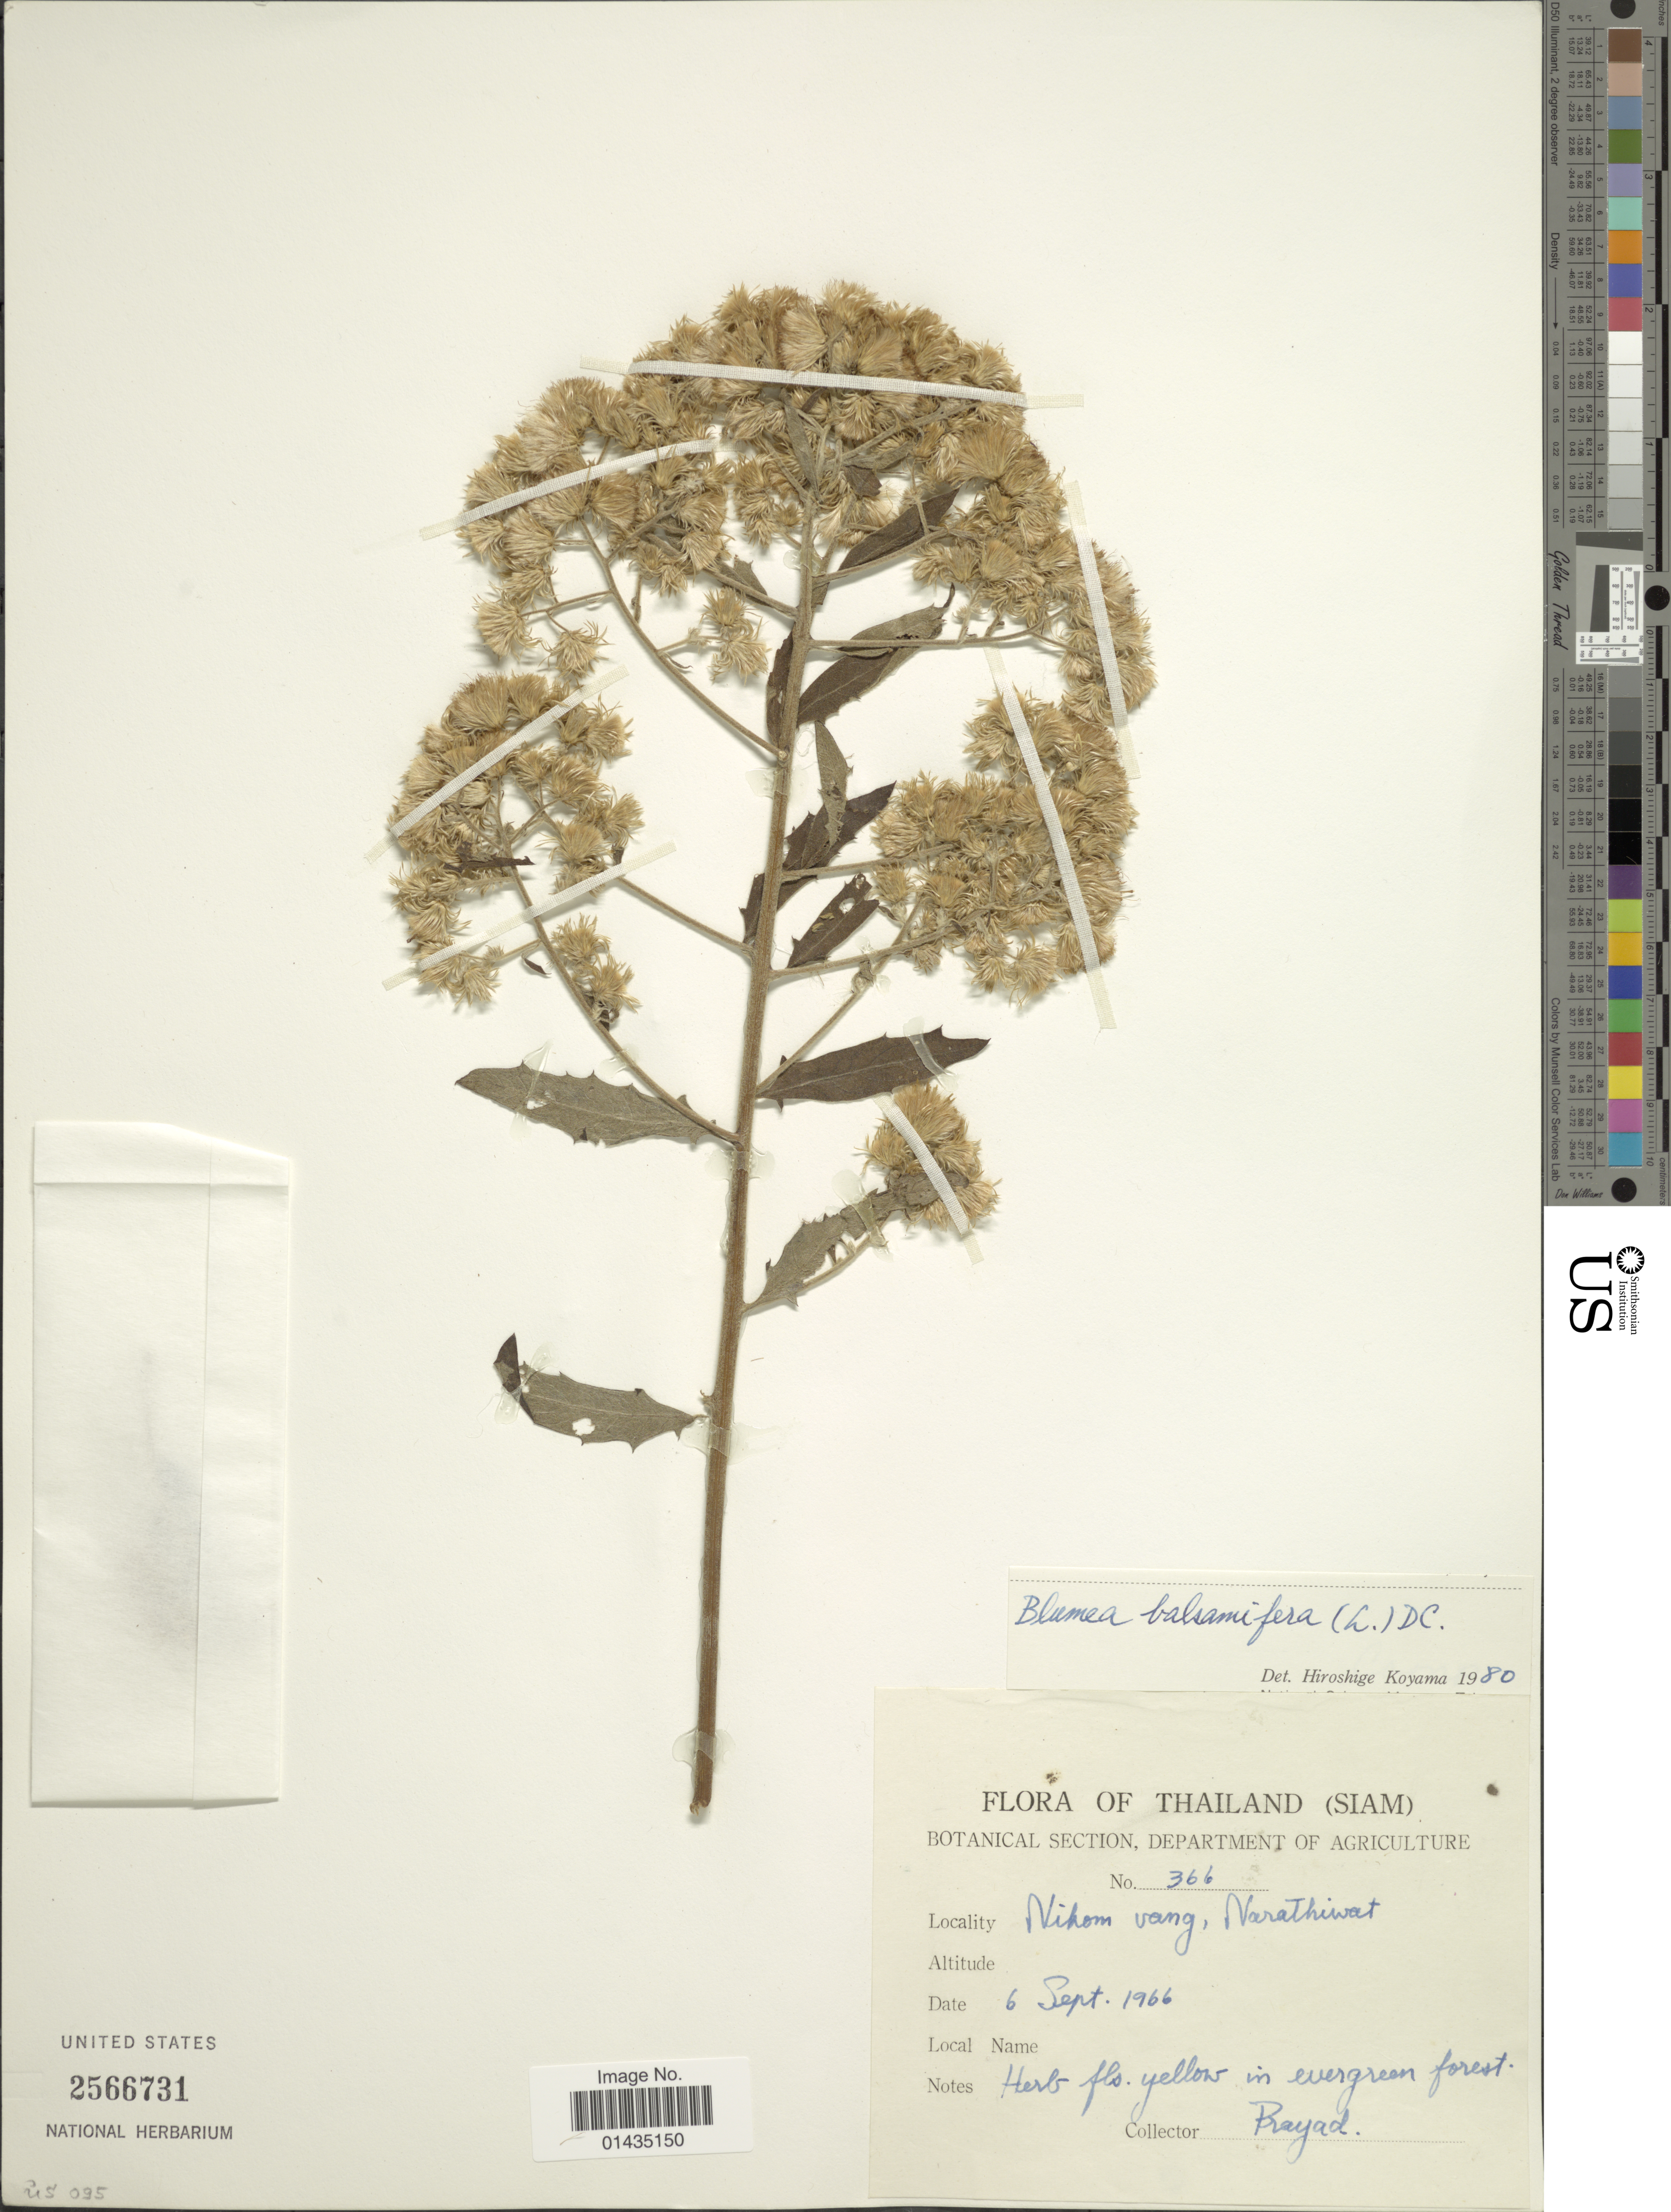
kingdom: Plantae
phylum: Tracheophyta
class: Magnoliopsida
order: Asterales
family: Asteraceae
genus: Blumea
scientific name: Blumea balsamifera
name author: (L.) DC.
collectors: Prayad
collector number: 366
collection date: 1966-09-06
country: Thailand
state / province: Narathiwat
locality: Siam, Nikom vang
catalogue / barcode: US 2566731